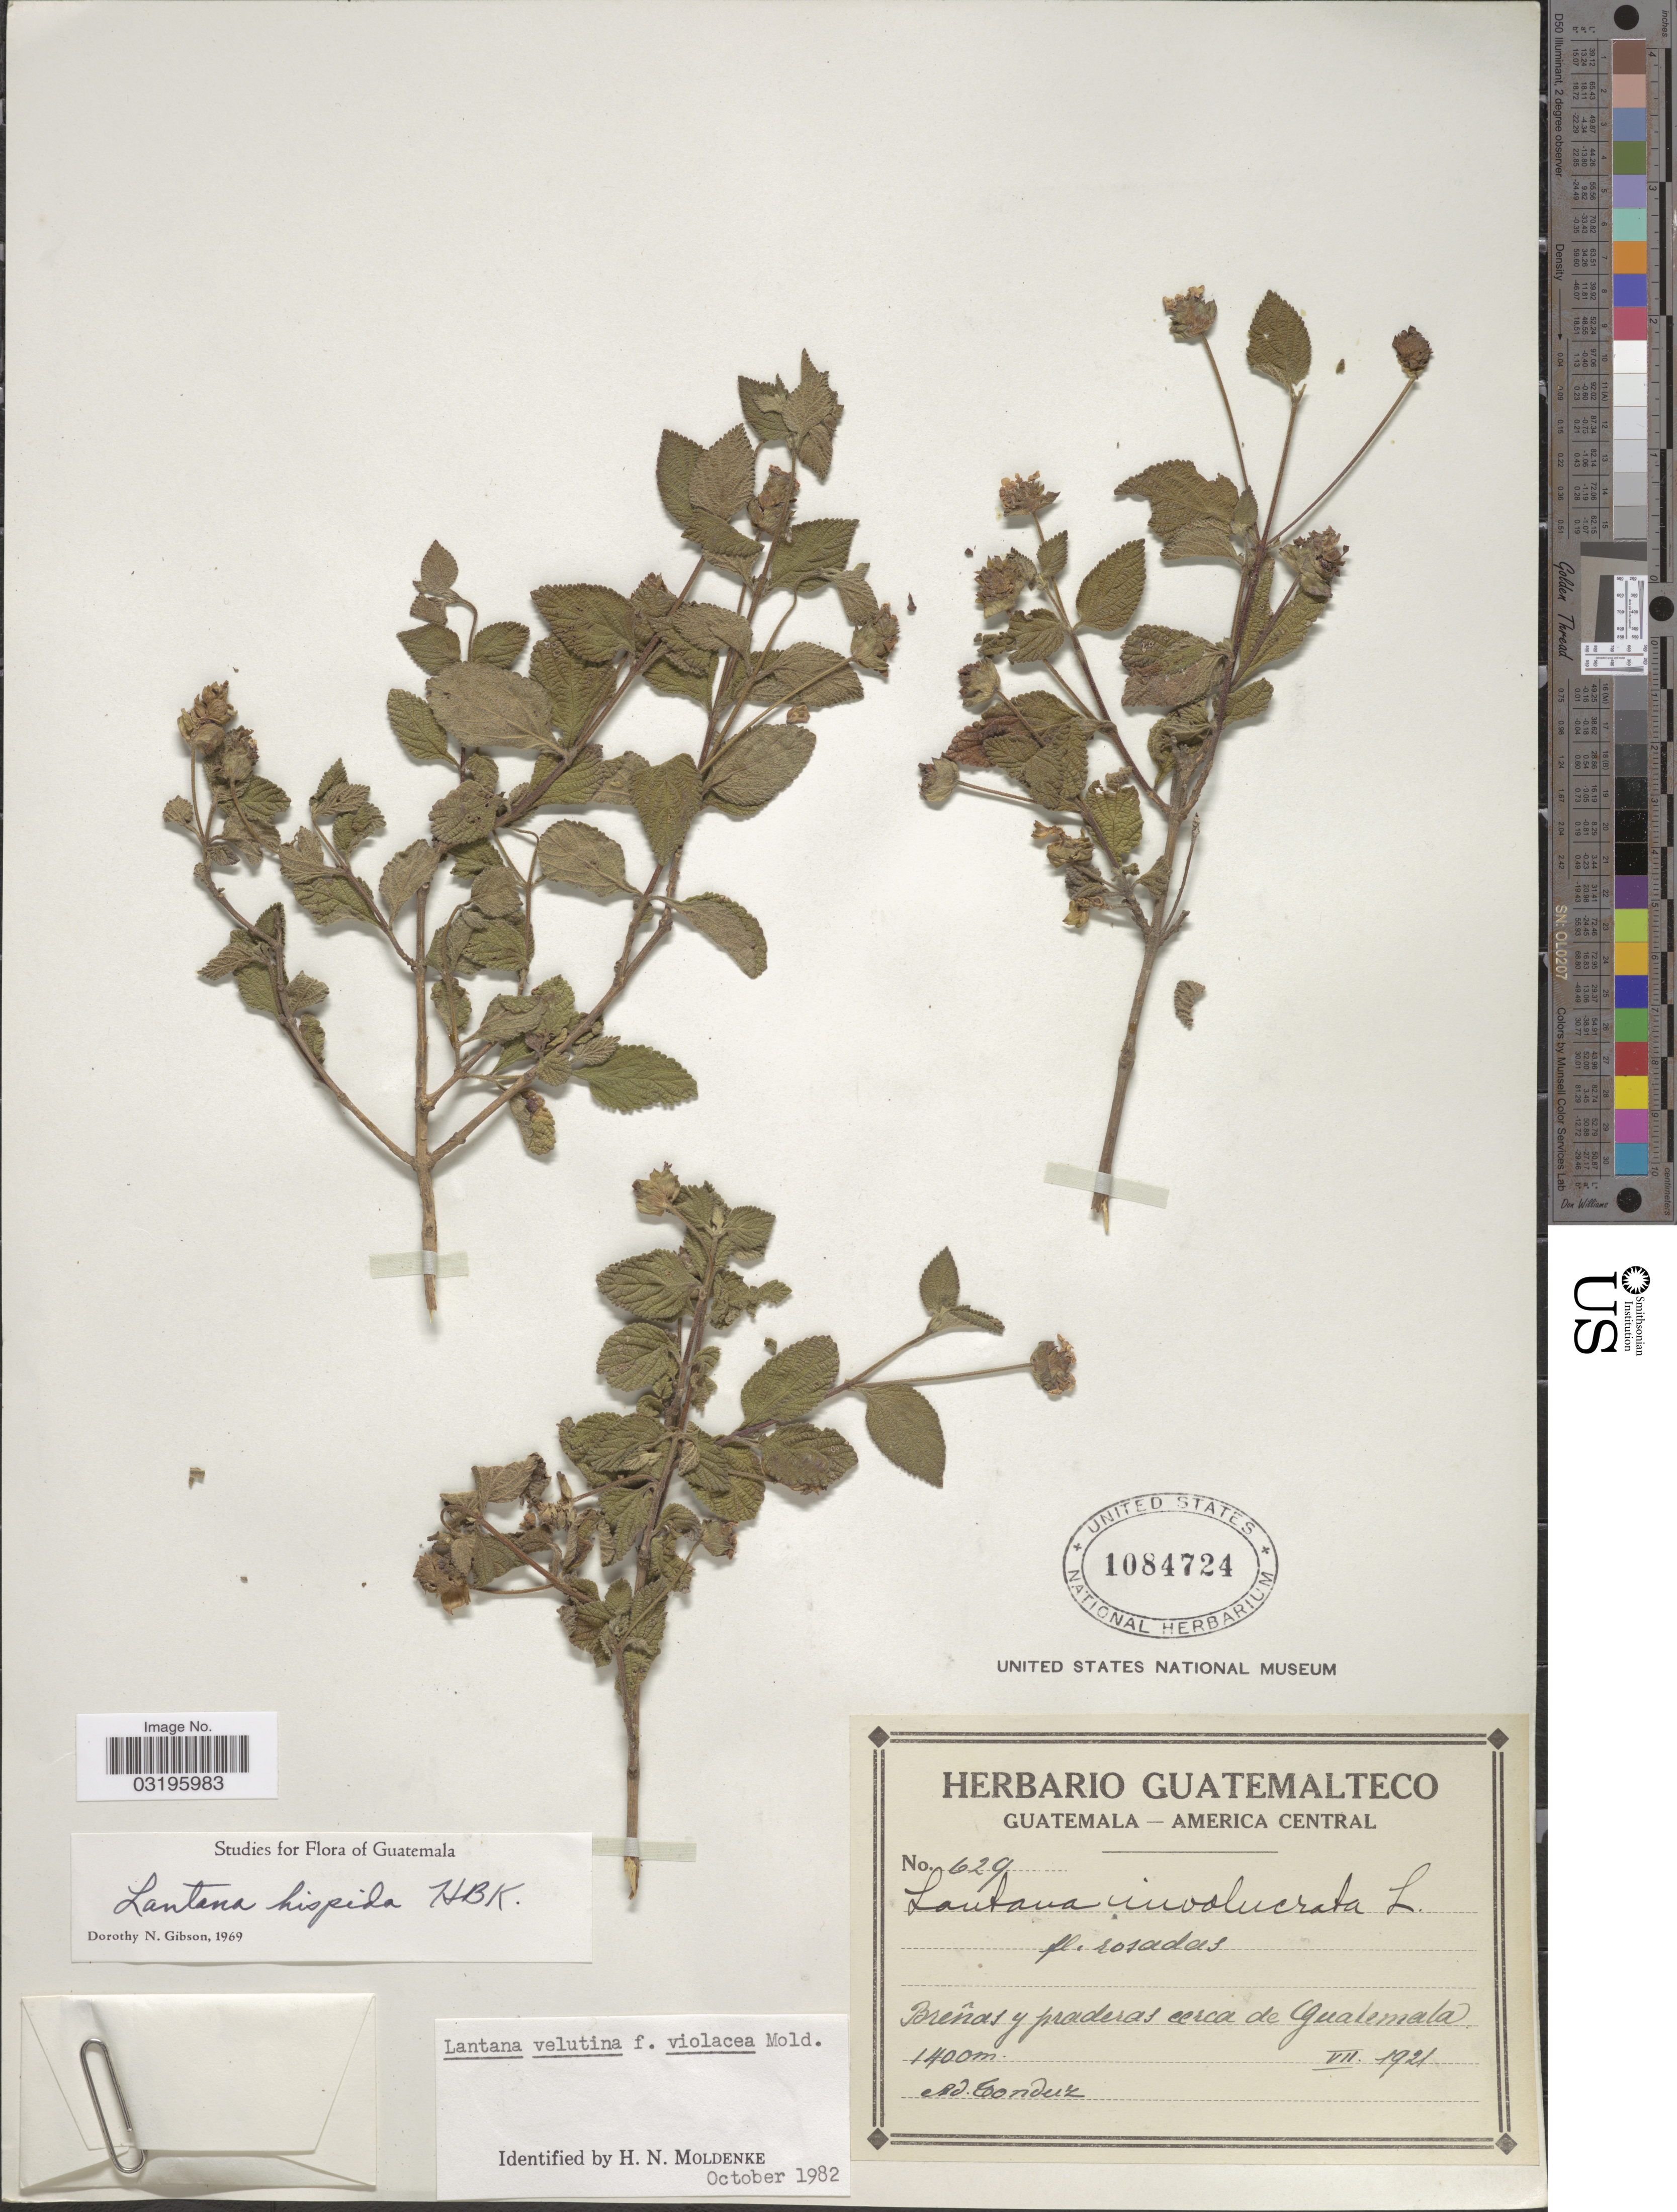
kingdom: Plantae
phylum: Tracheophyta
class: Magnoliopsida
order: Lamiales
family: Verbenaceae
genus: Lantana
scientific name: Lantana velutina f. violacea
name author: Moldenke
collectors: A. Tonduz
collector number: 629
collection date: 1921-07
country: Guatemala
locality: Breñas y praderas cerca de Guatemala.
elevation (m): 1400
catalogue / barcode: US 1084724